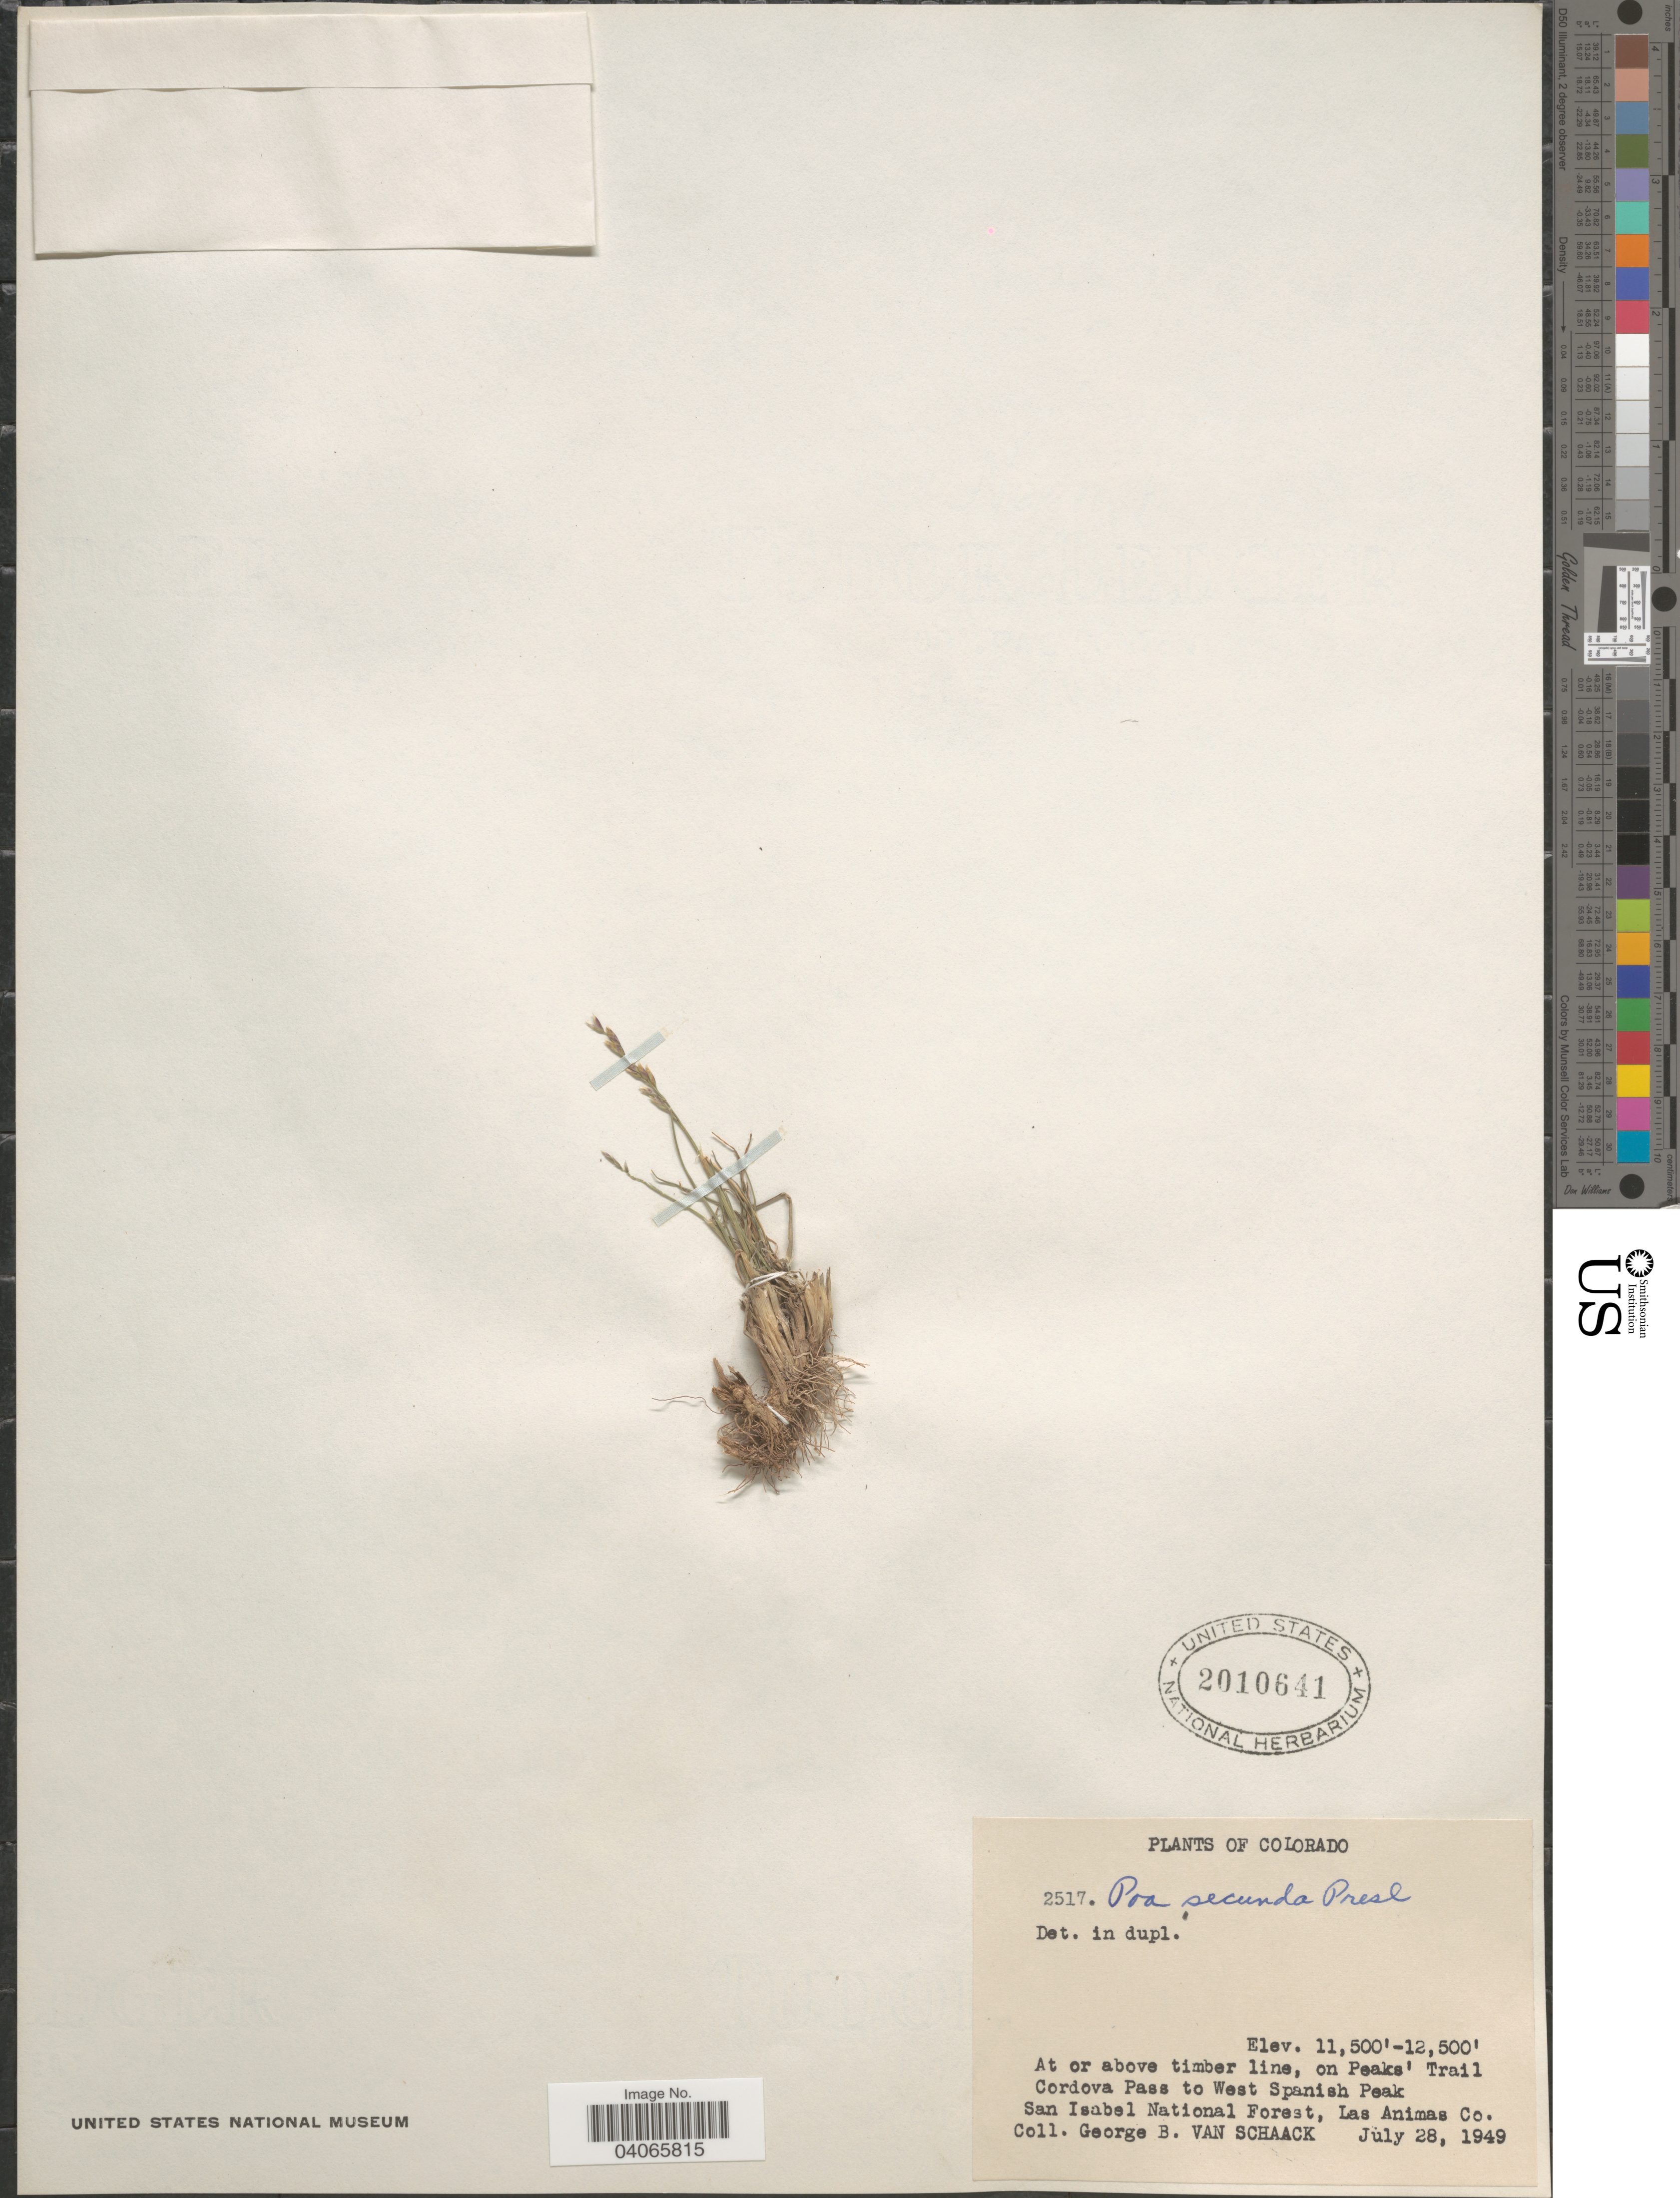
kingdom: Plantae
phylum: Tracheophyta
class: Liliopsida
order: Poales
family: Poaceae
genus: Poa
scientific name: Poa secunda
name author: J. Presl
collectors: G. Van Schaack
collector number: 2517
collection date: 1949-07-28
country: United States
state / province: Colorado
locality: At or above timber line, on Peaks' Trail. Cordova Pass to West Spanish Peak. San Isabel National Forest, Las Animas Co.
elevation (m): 3505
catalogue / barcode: US 2010641